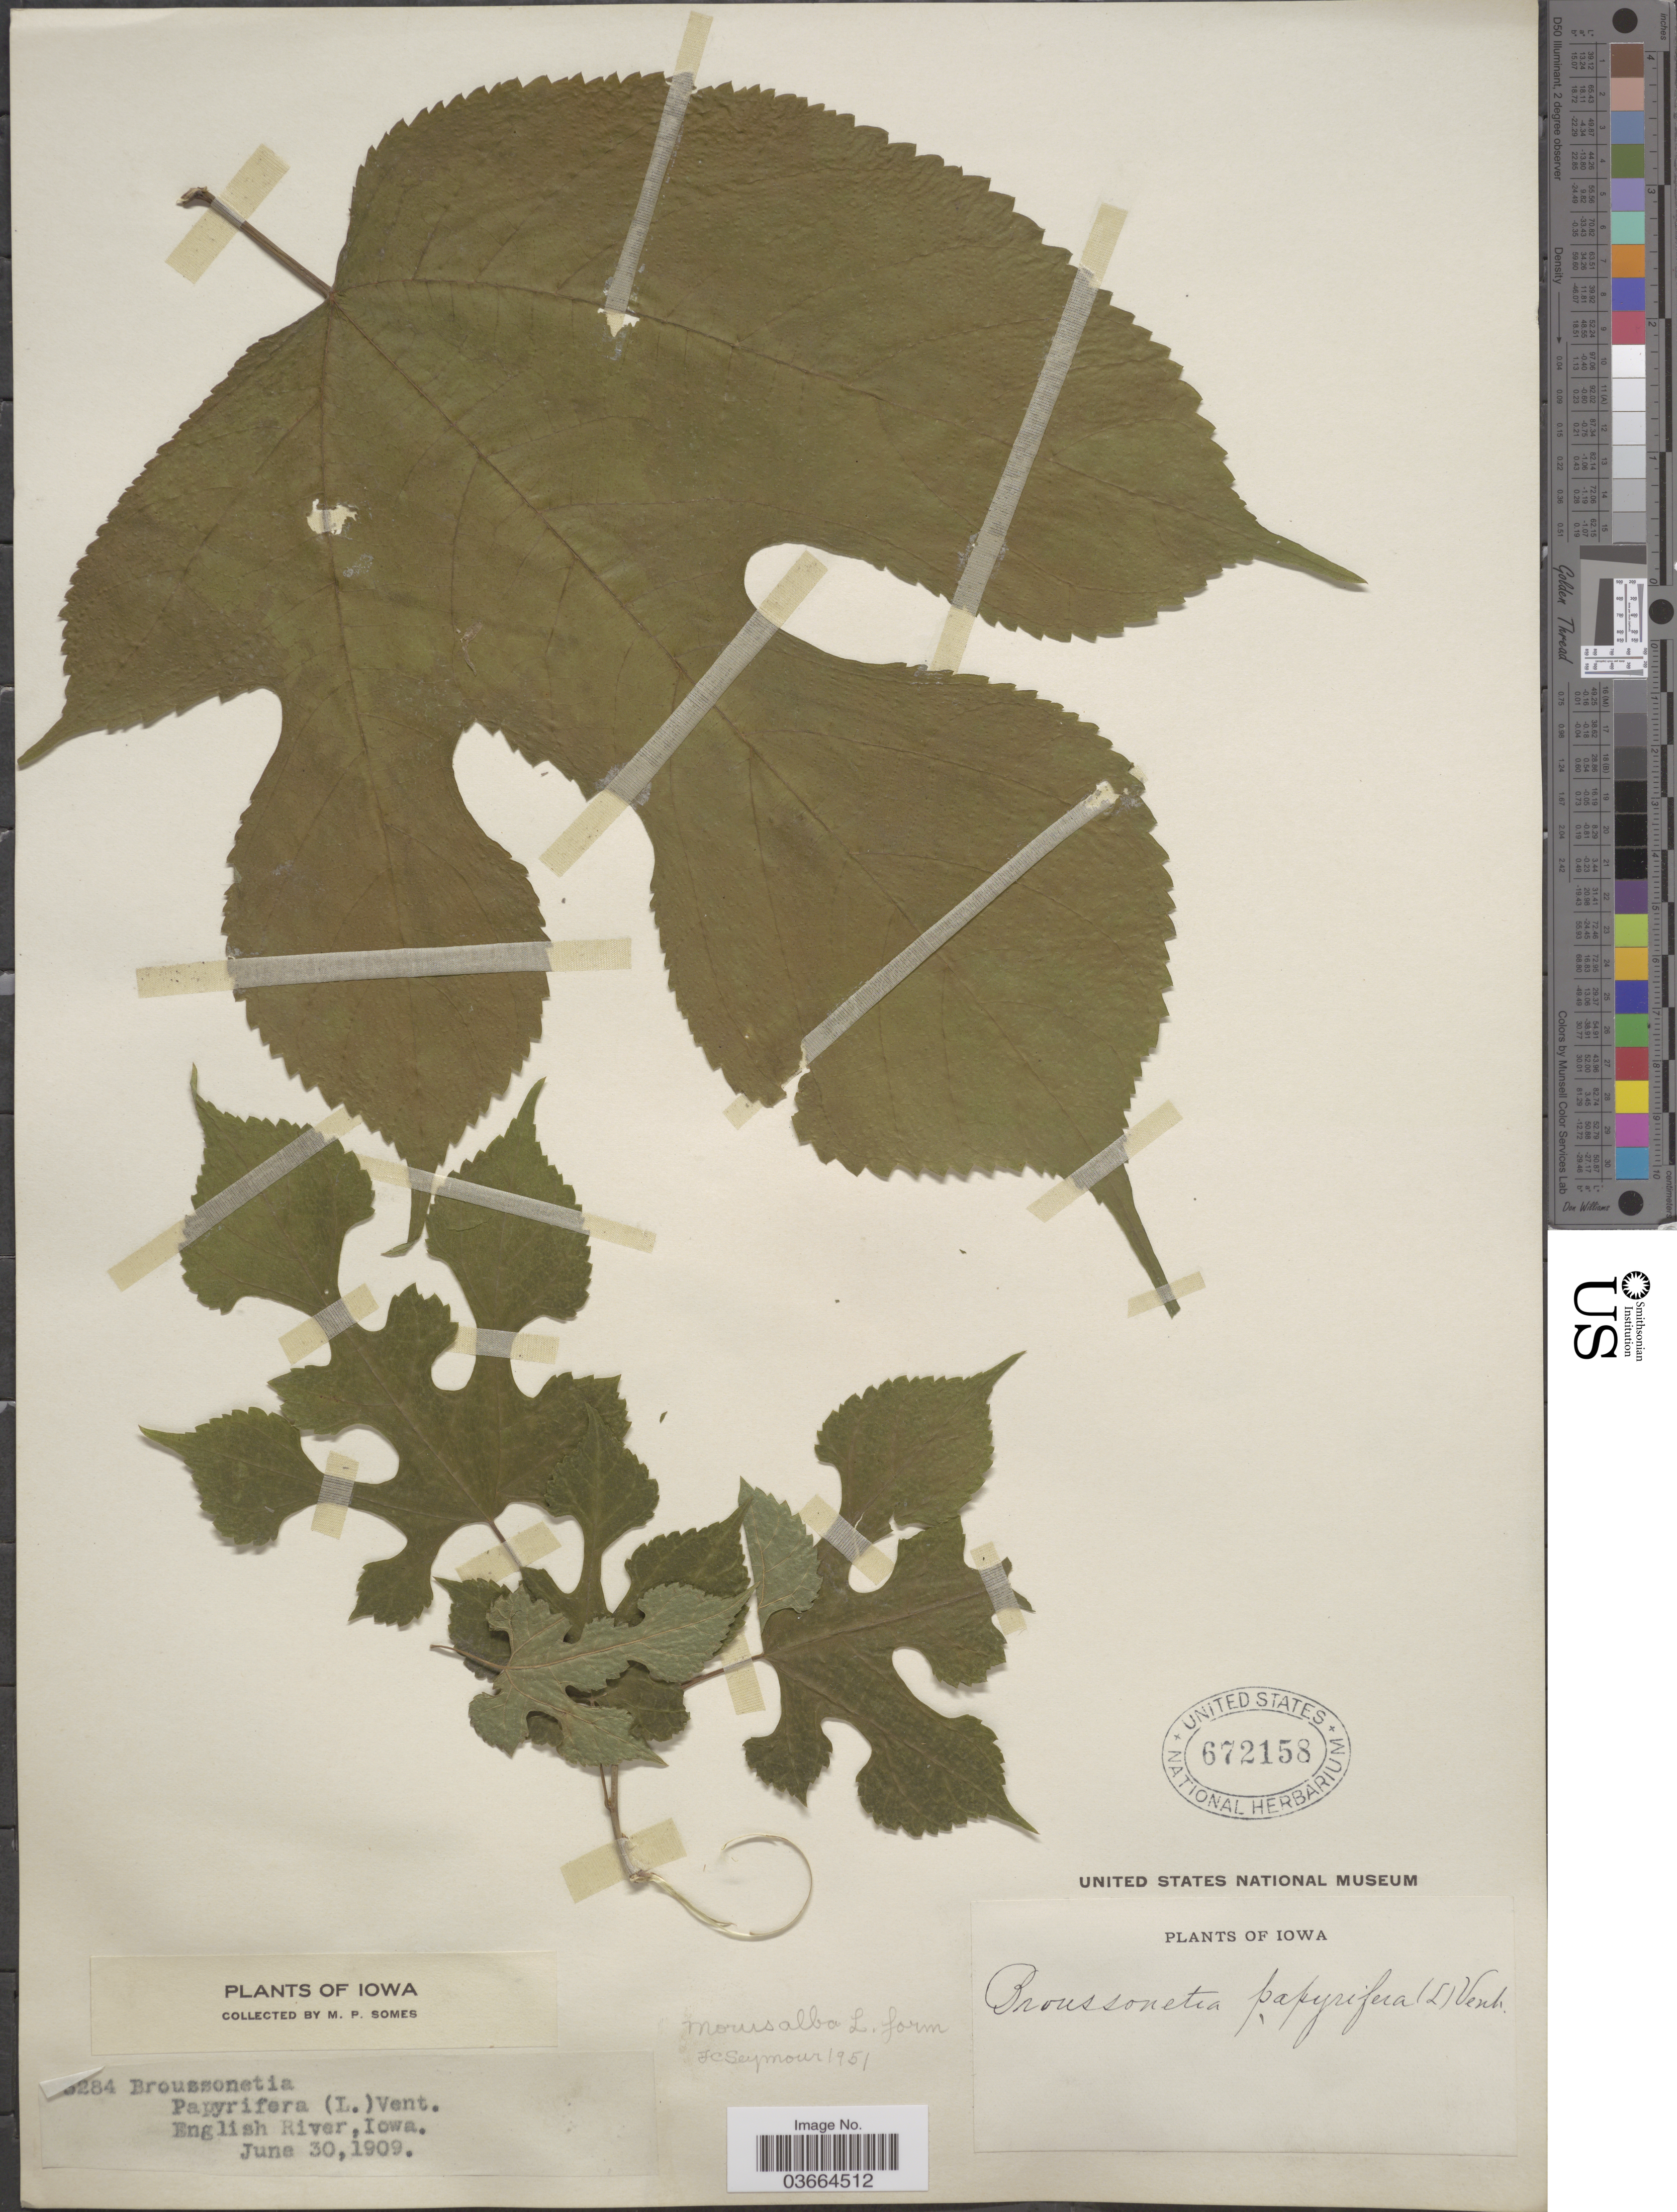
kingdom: Plantae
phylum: Tracheophyta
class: Magnoliopsida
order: Rosales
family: Moraceae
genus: Morus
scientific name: Morus alba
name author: L.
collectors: M. Somes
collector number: !284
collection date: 1909-06-30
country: United States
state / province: Iowa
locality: English River.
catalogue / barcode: US 672158